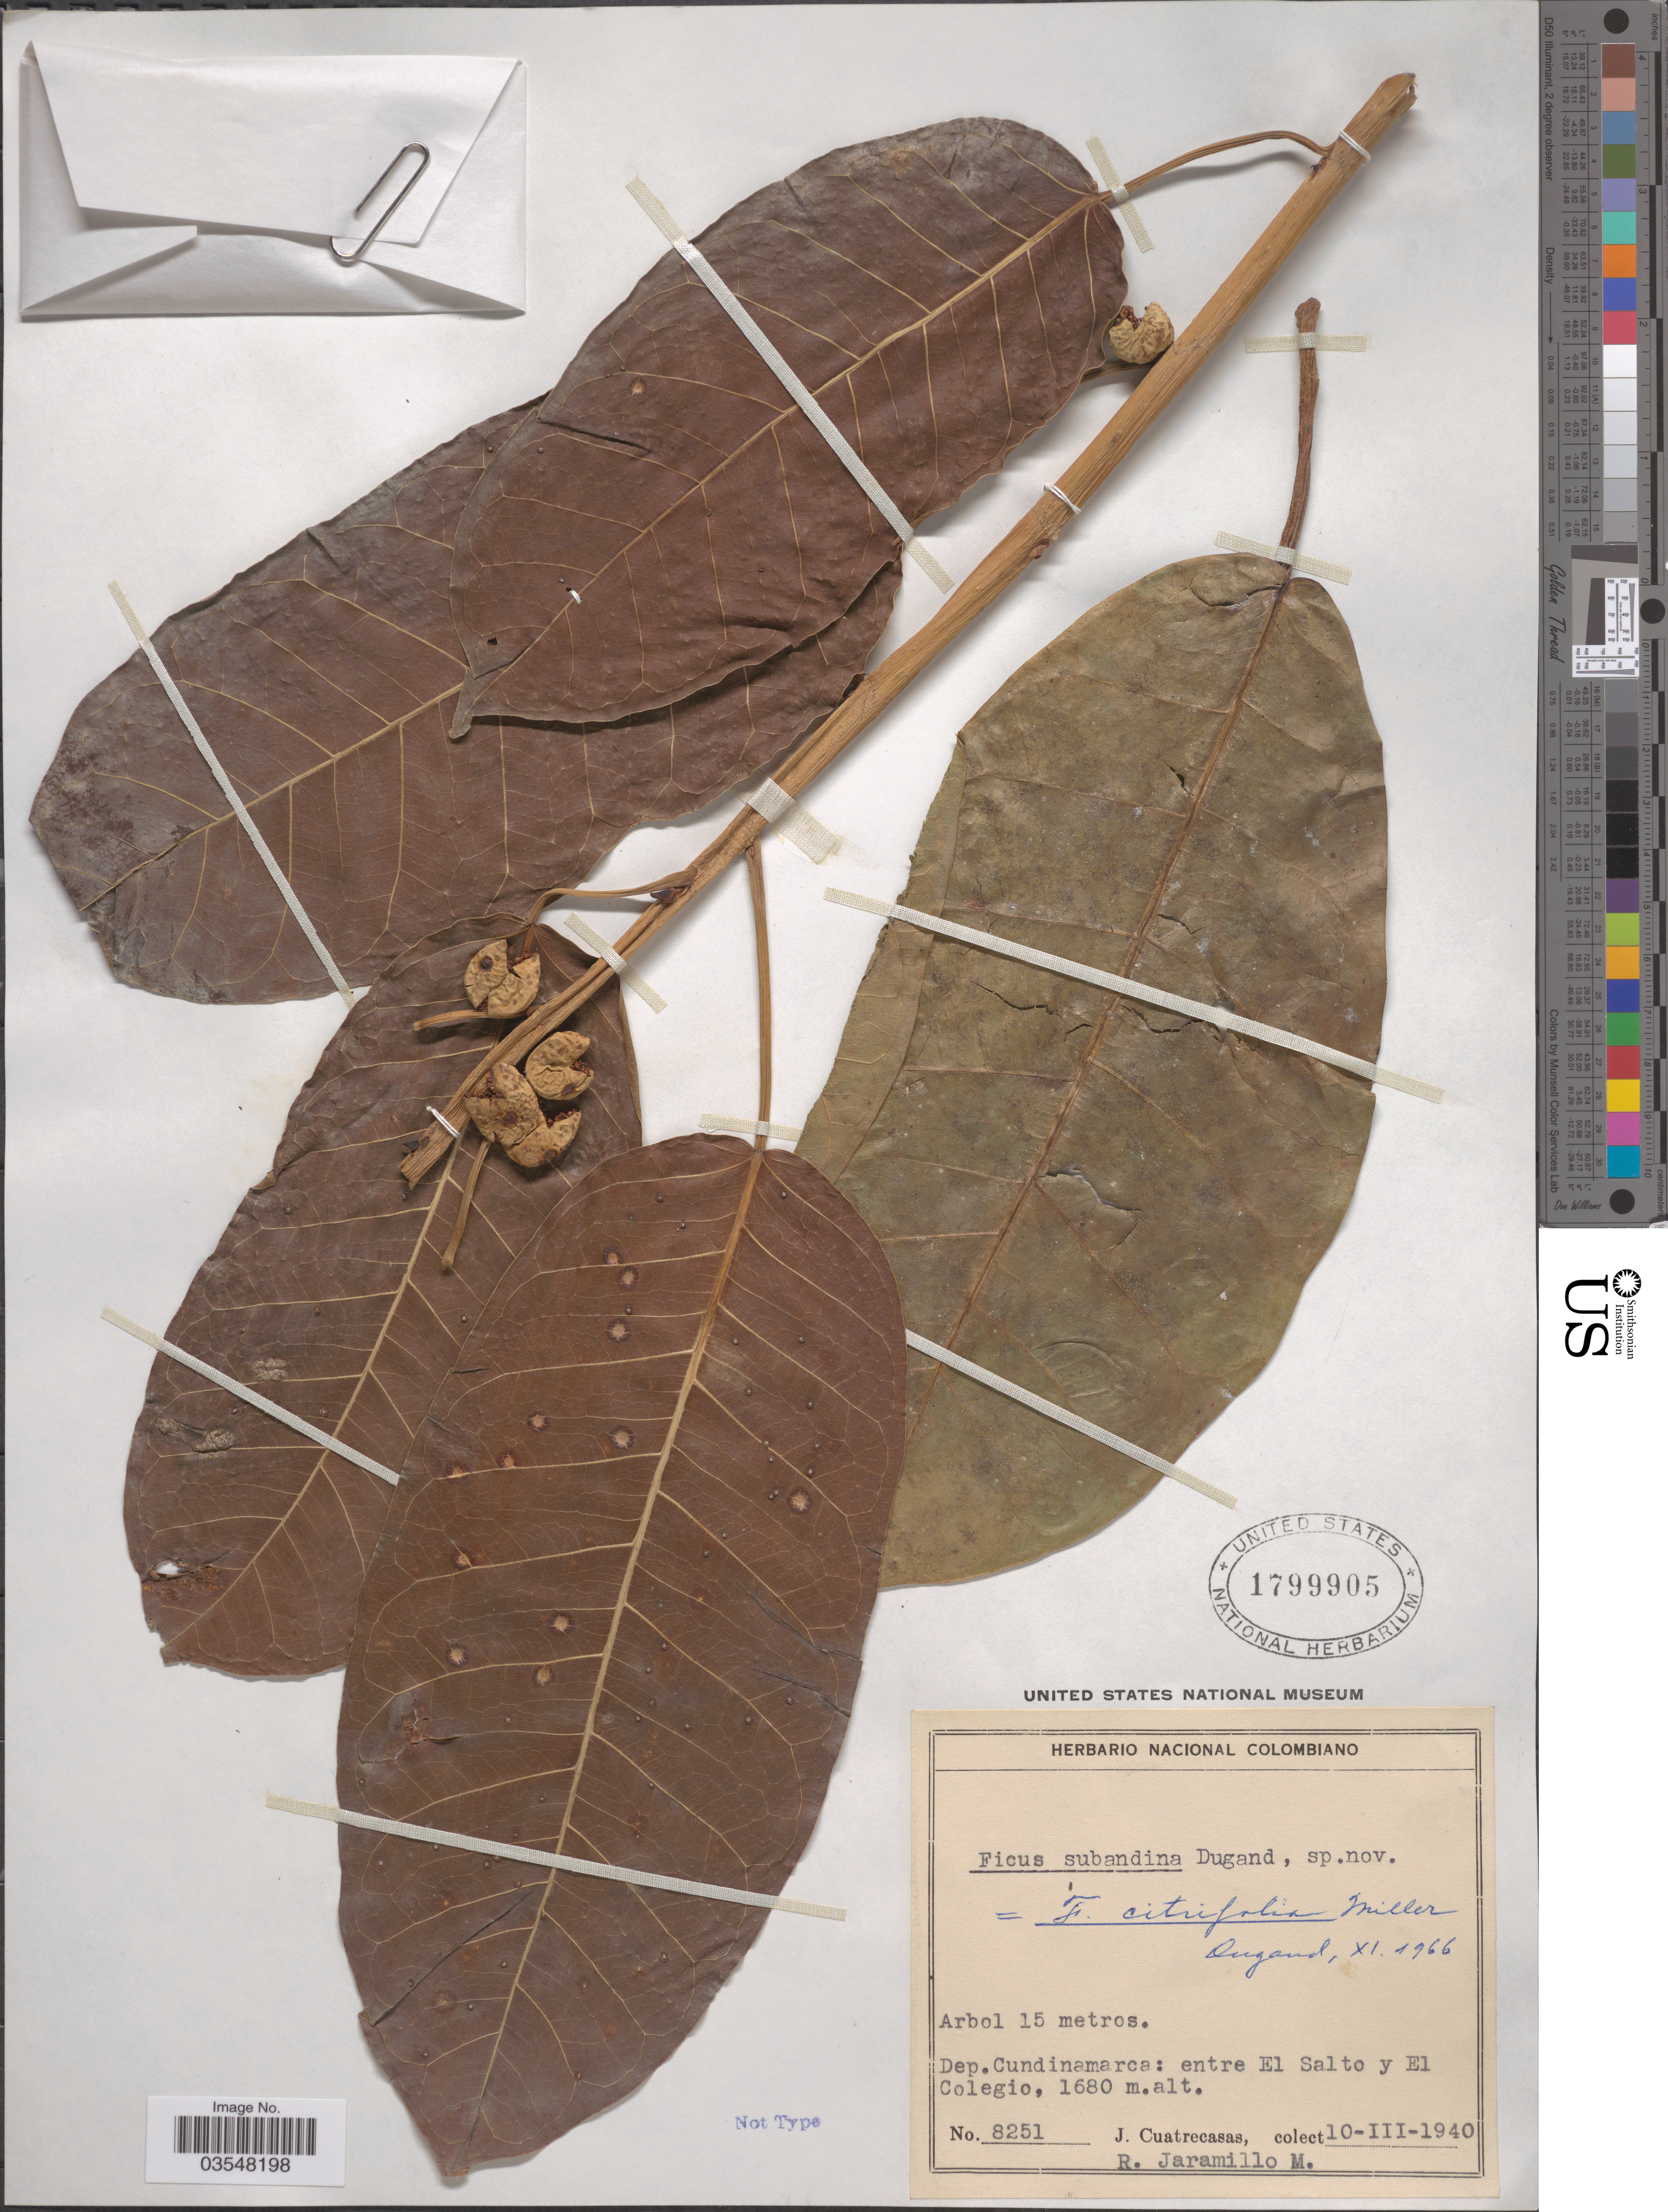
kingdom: Plantae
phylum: Tracheophyta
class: Magnoliopsida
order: Rosales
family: Moraceae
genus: Ficus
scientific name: Ficus guaranitica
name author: Chodat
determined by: Cardoso Pederneiras, L.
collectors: J. Cuatrecasas & R. Jaramillo M.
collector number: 8251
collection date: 1940-03-10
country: Colombia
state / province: Cundinamarca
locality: Dep. Cundinamarca: entre El Salto y El Colegio.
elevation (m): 1680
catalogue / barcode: US 1799905